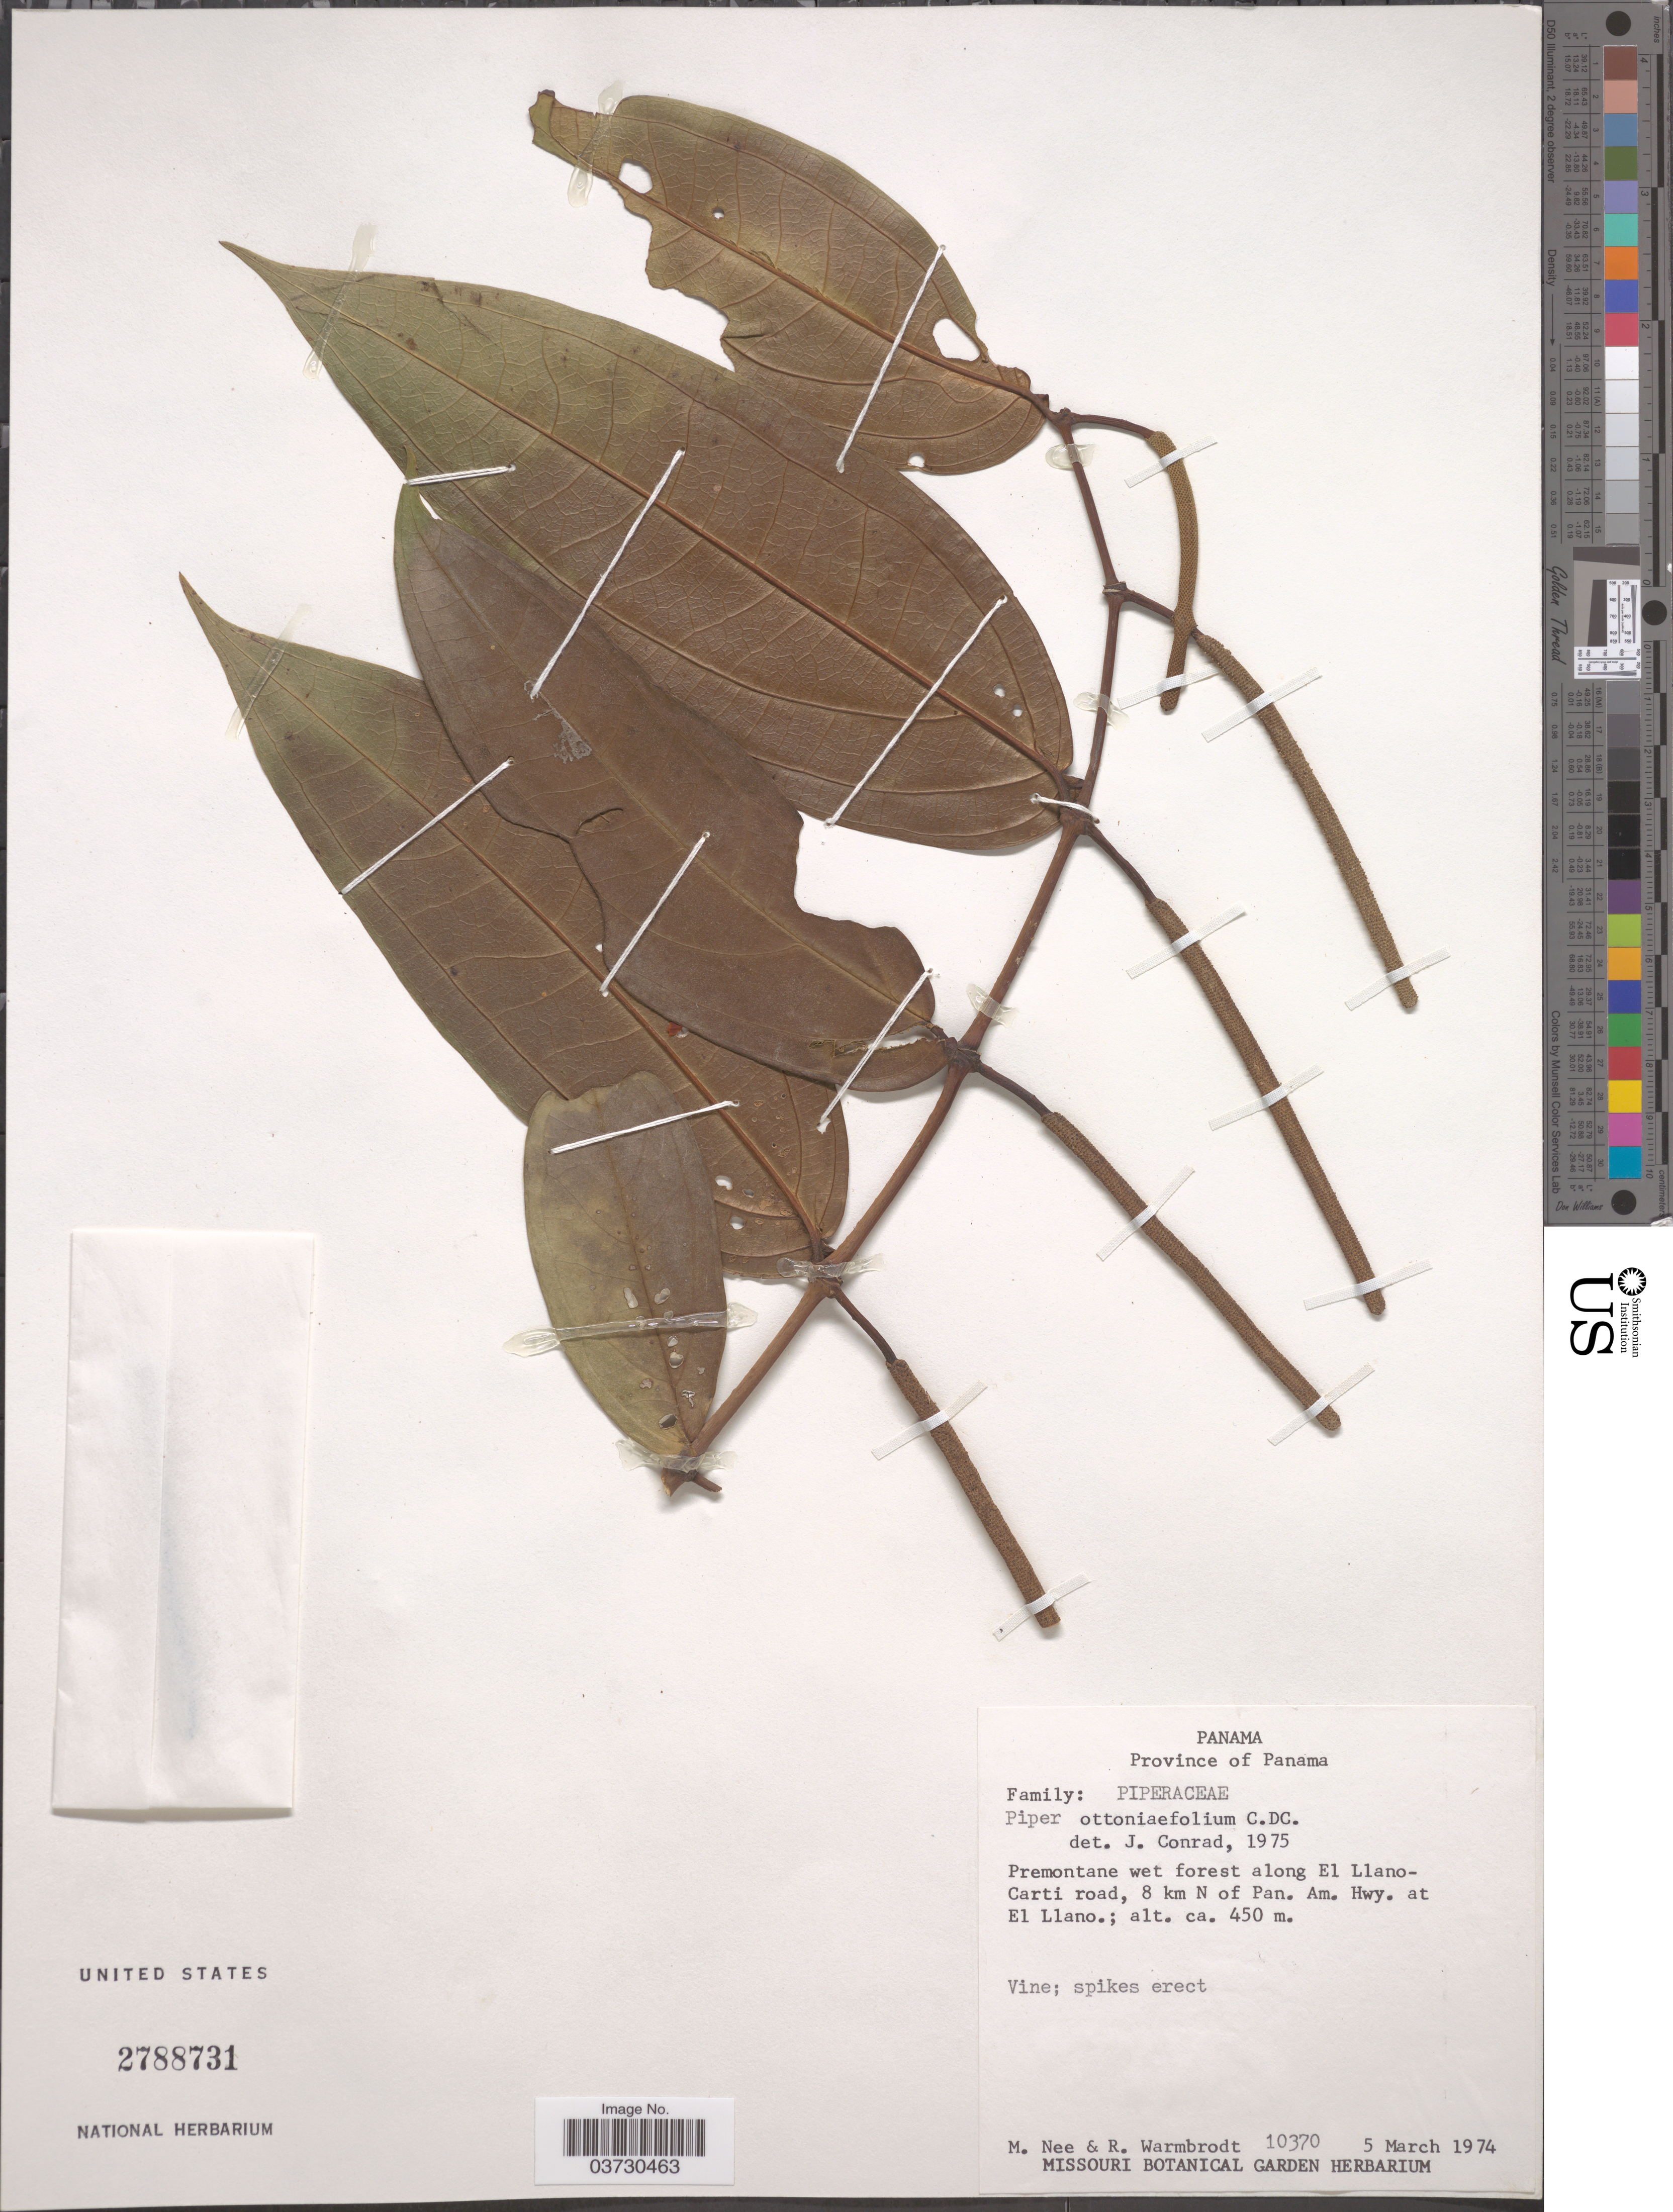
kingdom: Plantae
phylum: Tracheophyta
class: Magnoliopsida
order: Piperales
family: Piperaceae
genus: Piper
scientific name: Piper ottoniifolium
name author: C. DC.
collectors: M. Nee & R. Warmbrodt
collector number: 10370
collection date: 1974-03-05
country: Panama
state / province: Panamá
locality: Premontane wet forest along El Llano-Carti road, 8 km N of Pan. Am. Hwy. at El Llano.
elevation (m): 450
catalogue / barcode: US 2788731